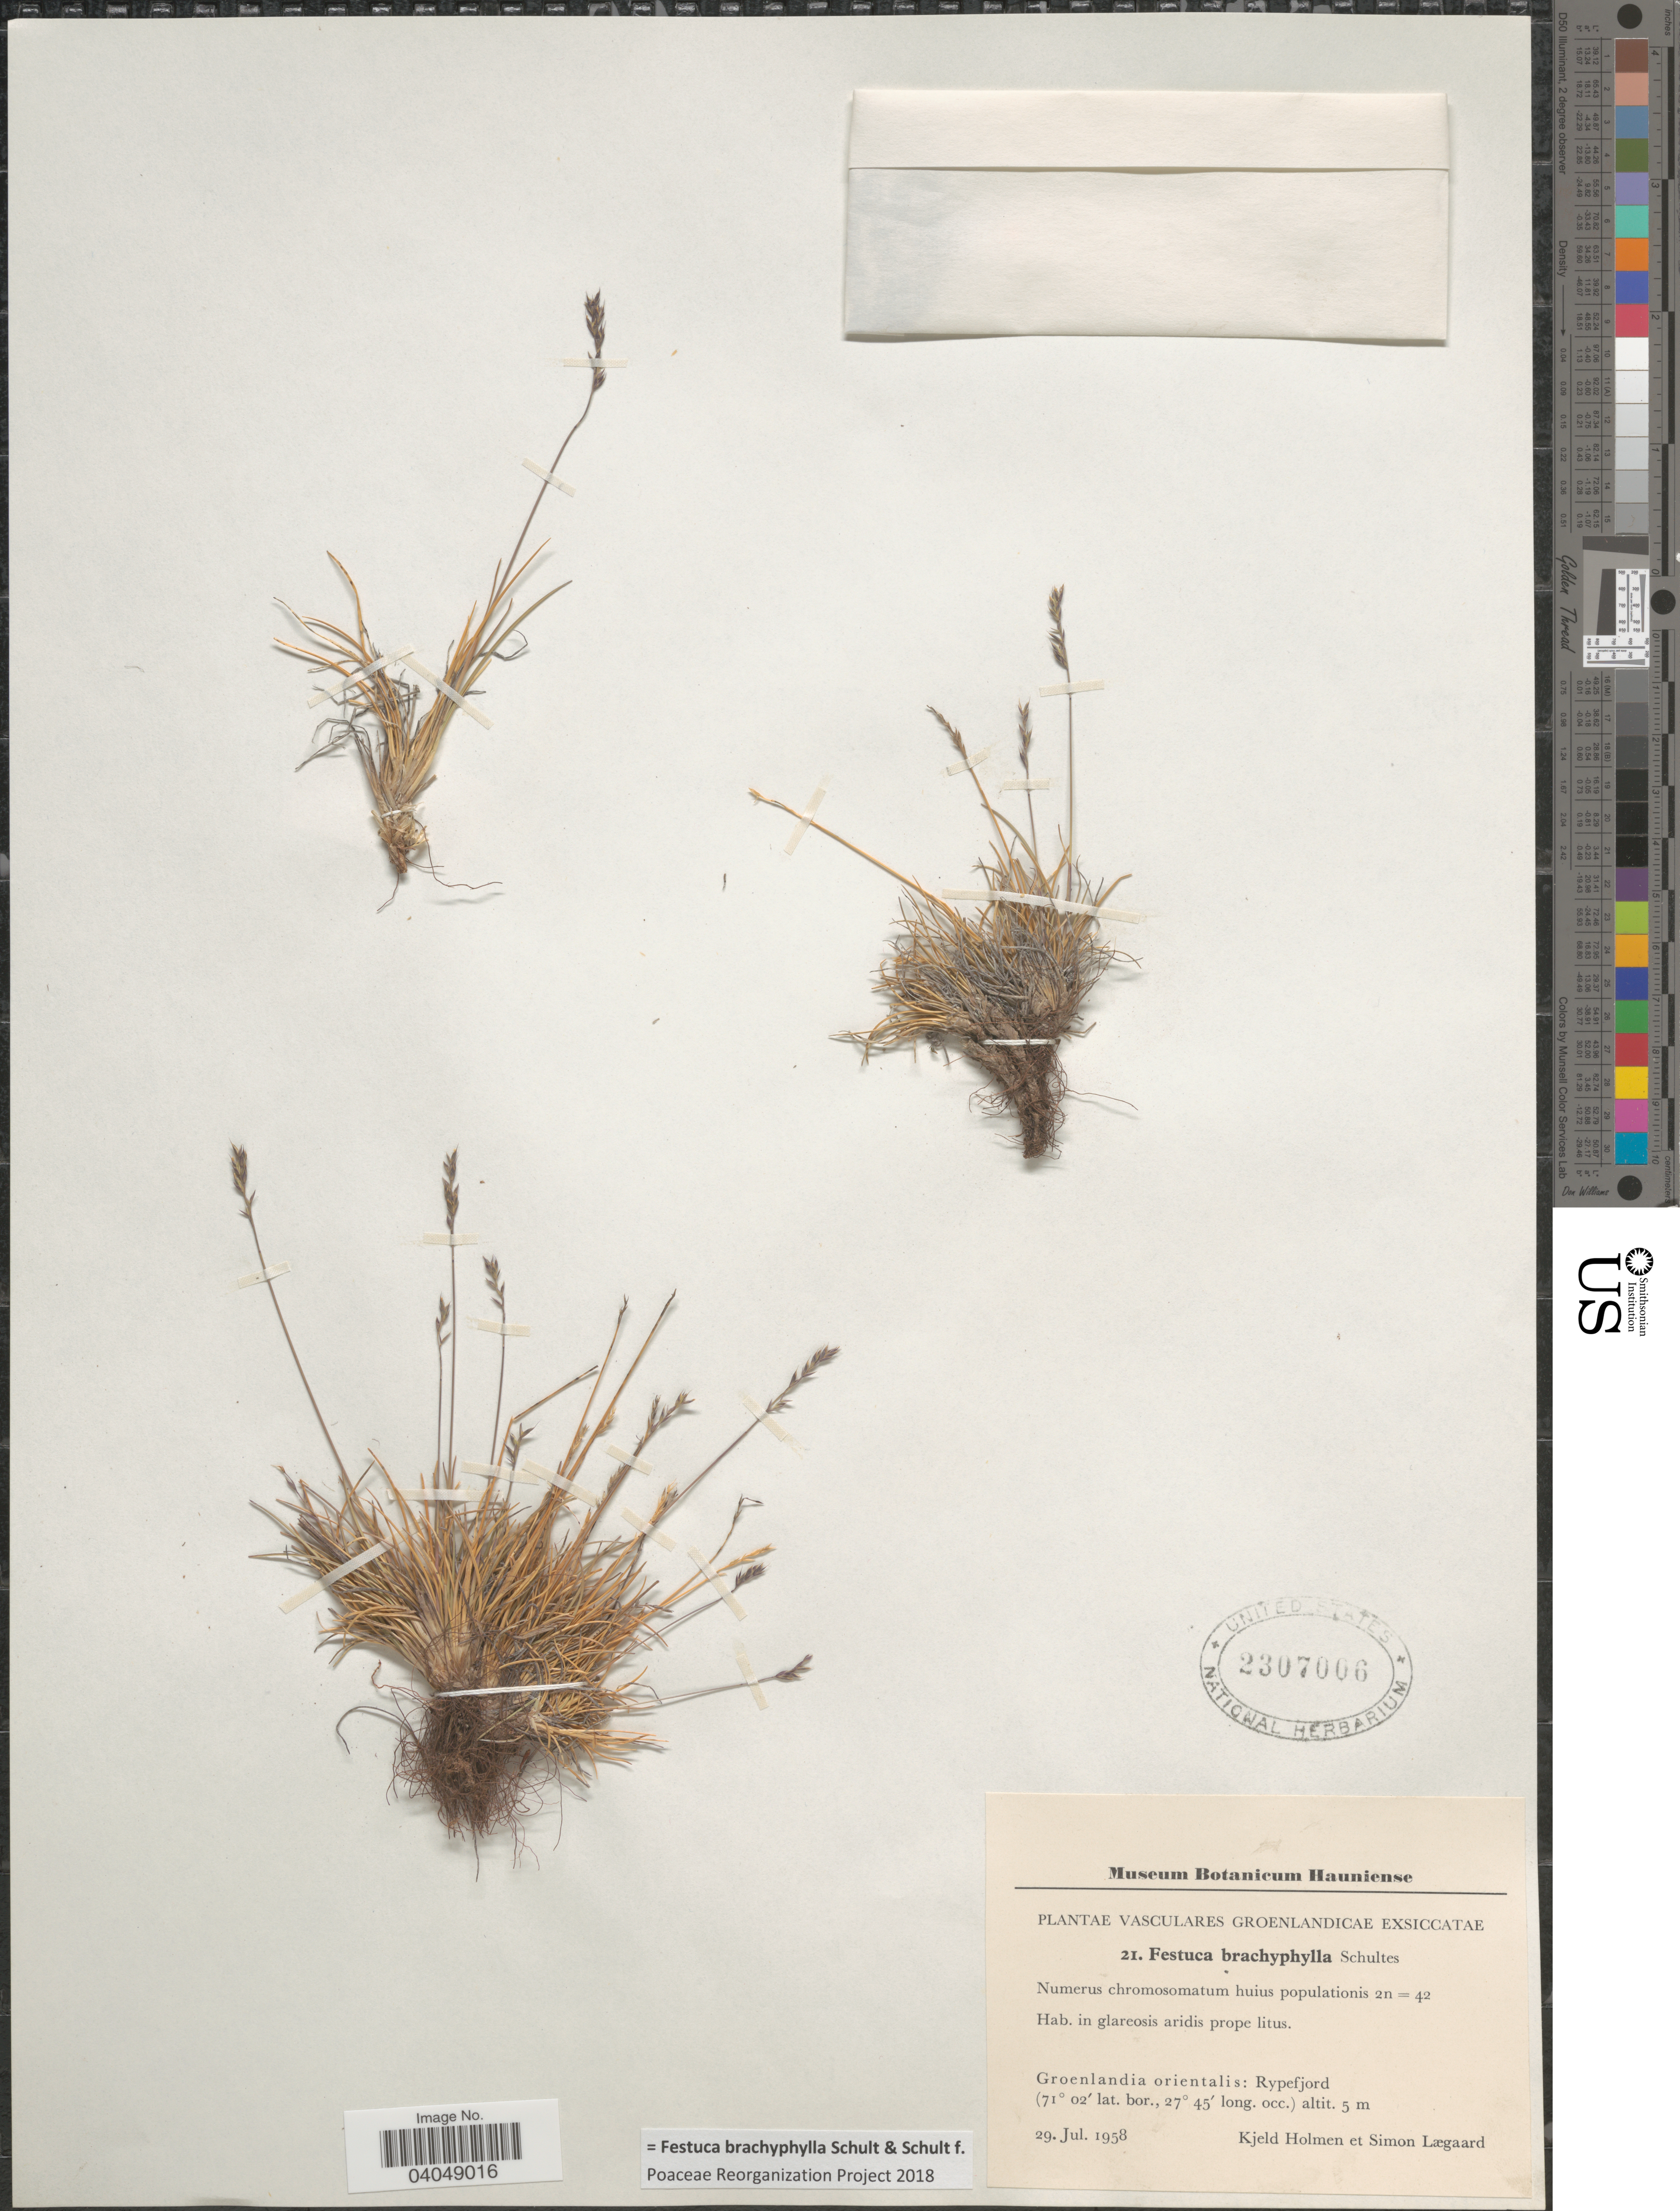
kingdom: Plantae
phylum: Tracheophyta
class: Liliopsida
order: Poales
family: Poaceae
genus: Festuca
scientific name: Festuca brachyphylla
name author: Schult. & Schult. f.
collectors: K. A. Holmen & S. Lægaard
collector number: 21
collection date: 1958-07-29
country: Greenland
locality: Vasculares Groenlandicae. Groenlandia orientalis: Rypefjord.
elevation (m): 5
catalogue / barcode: US 2307006